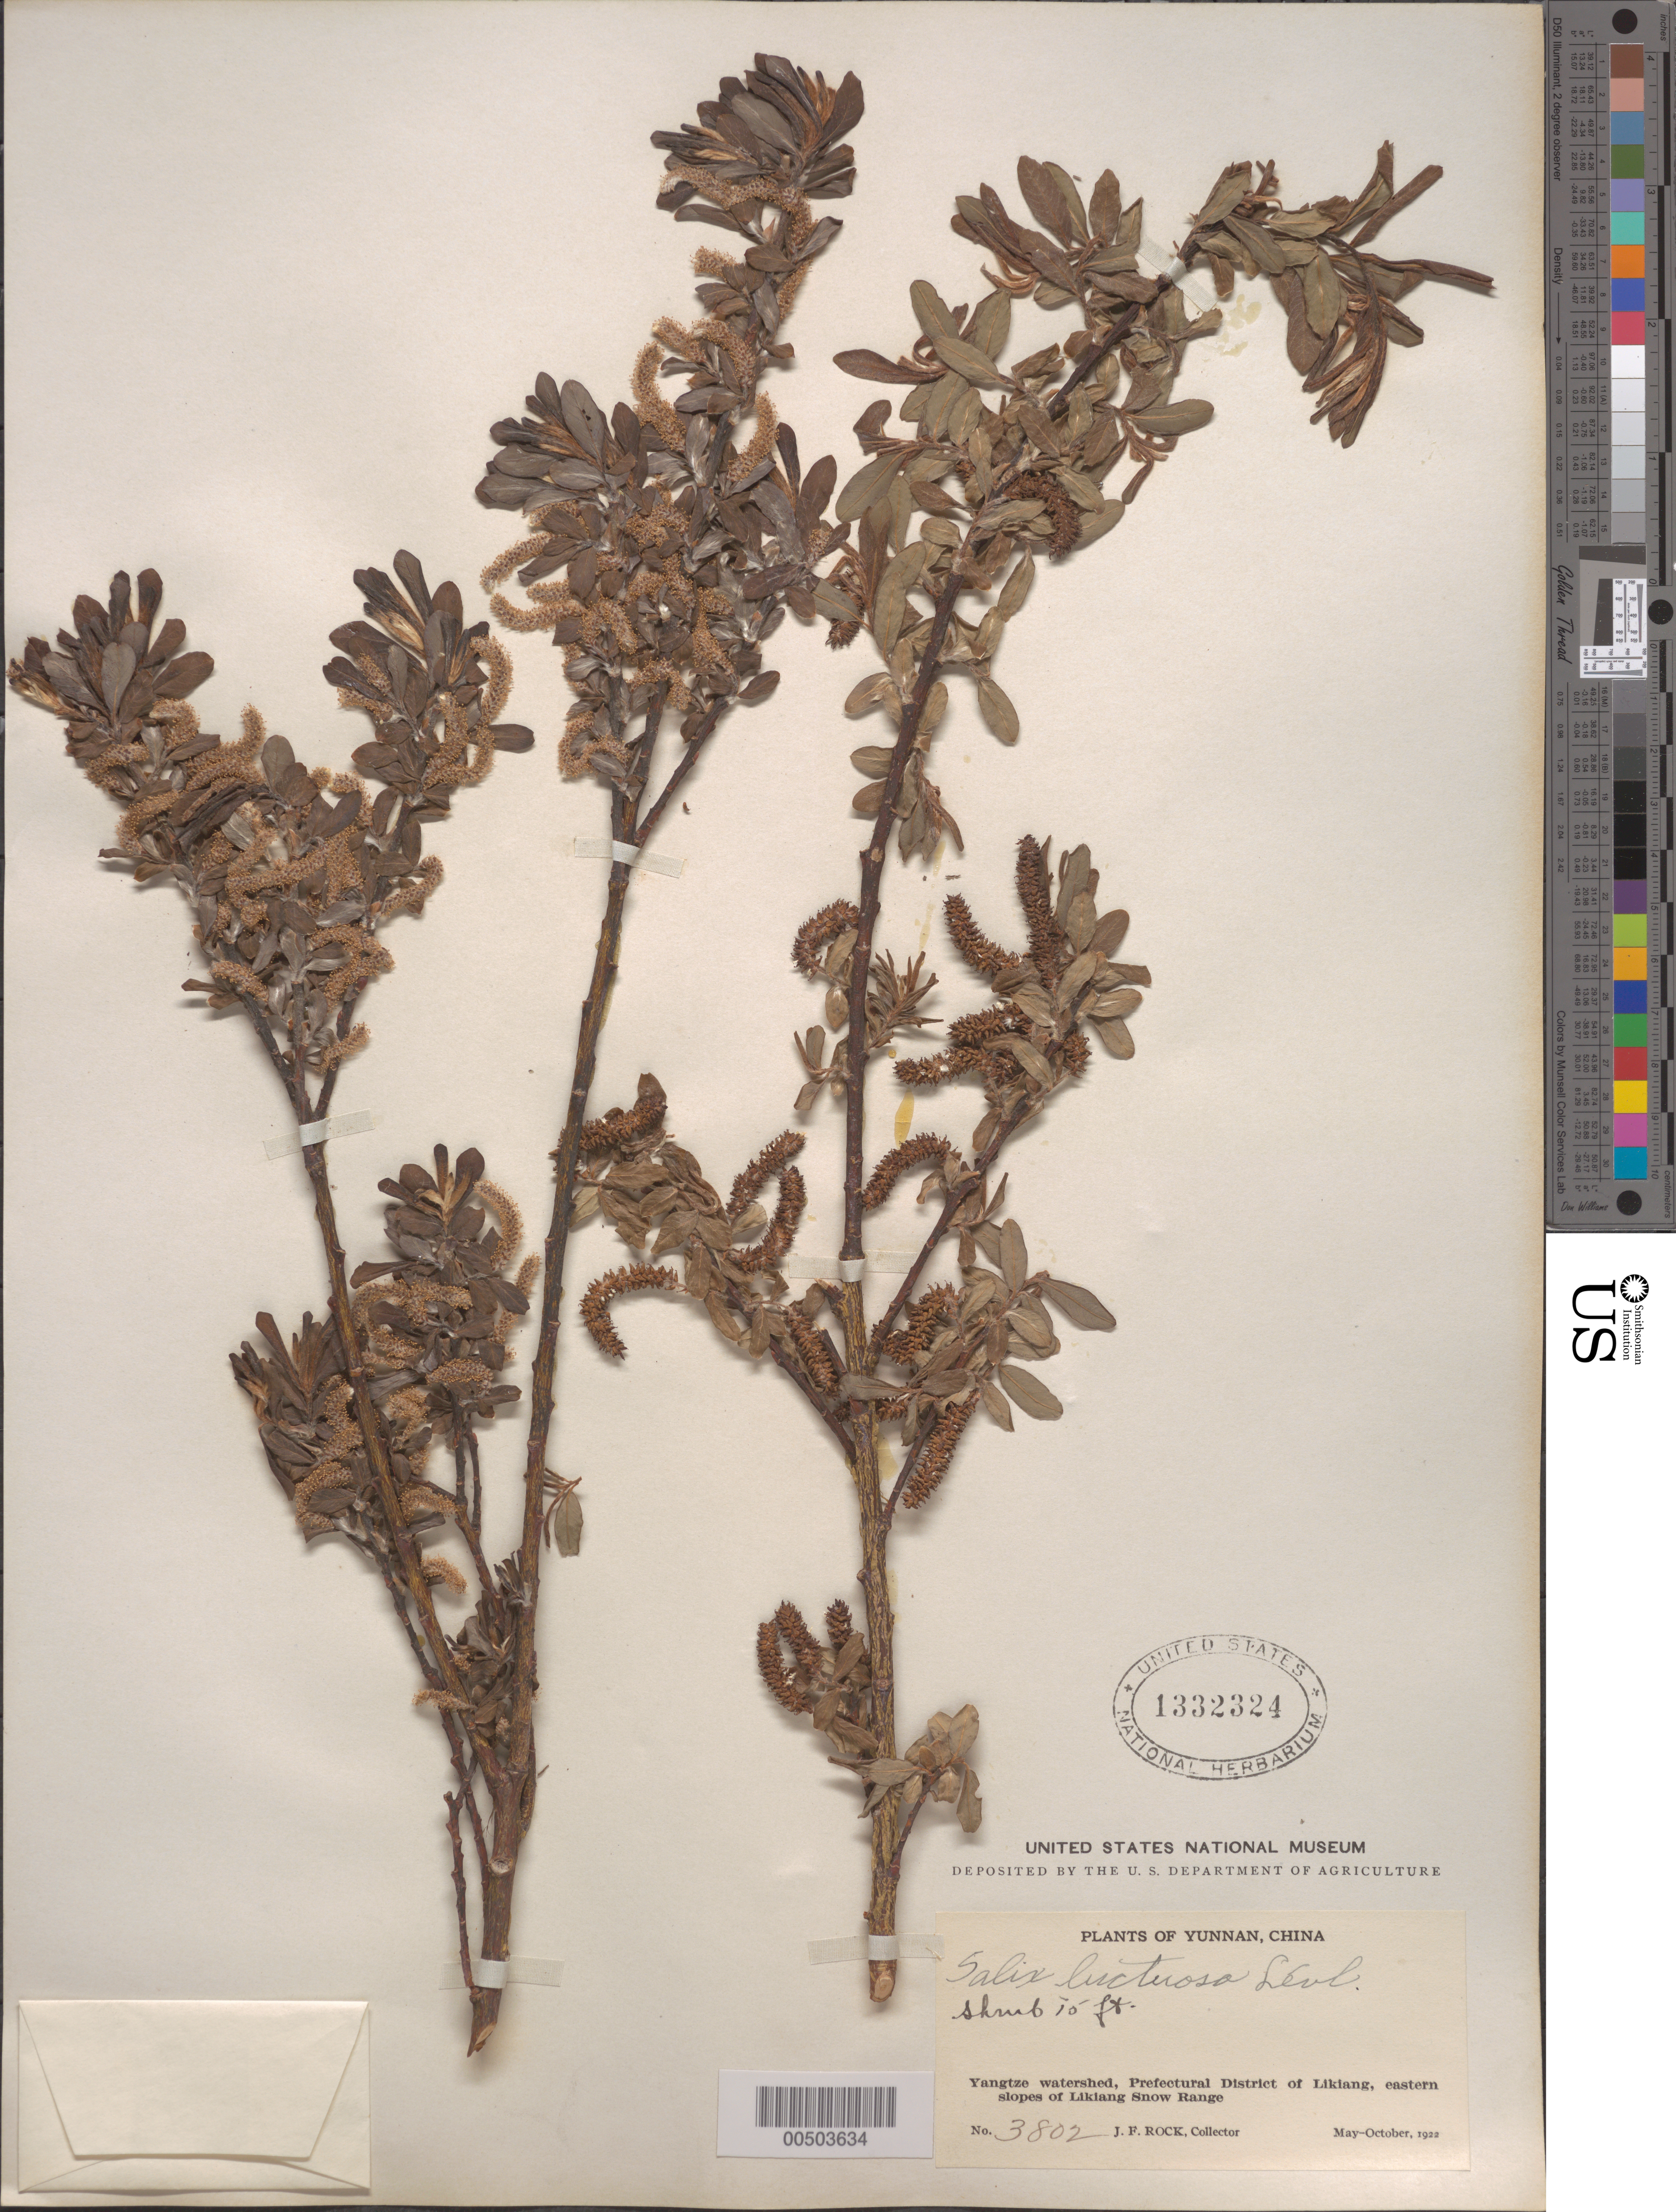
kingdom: Plantae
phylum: Tracheophyta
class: Magnoliopsida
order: Malpighiales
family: Salicaceae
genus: Salix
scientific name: Salix luctuosa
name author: H. Lév.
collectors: J. F. Rock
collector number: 3802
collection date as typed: May 1922 to -- Oct 1922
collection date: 1922-05/1922-10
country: China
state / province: Yunnan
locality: Yangtze watershed, eastern slopes of Likiang snow range, Likiang (Dayan) District (?)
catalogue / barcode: US 1332324